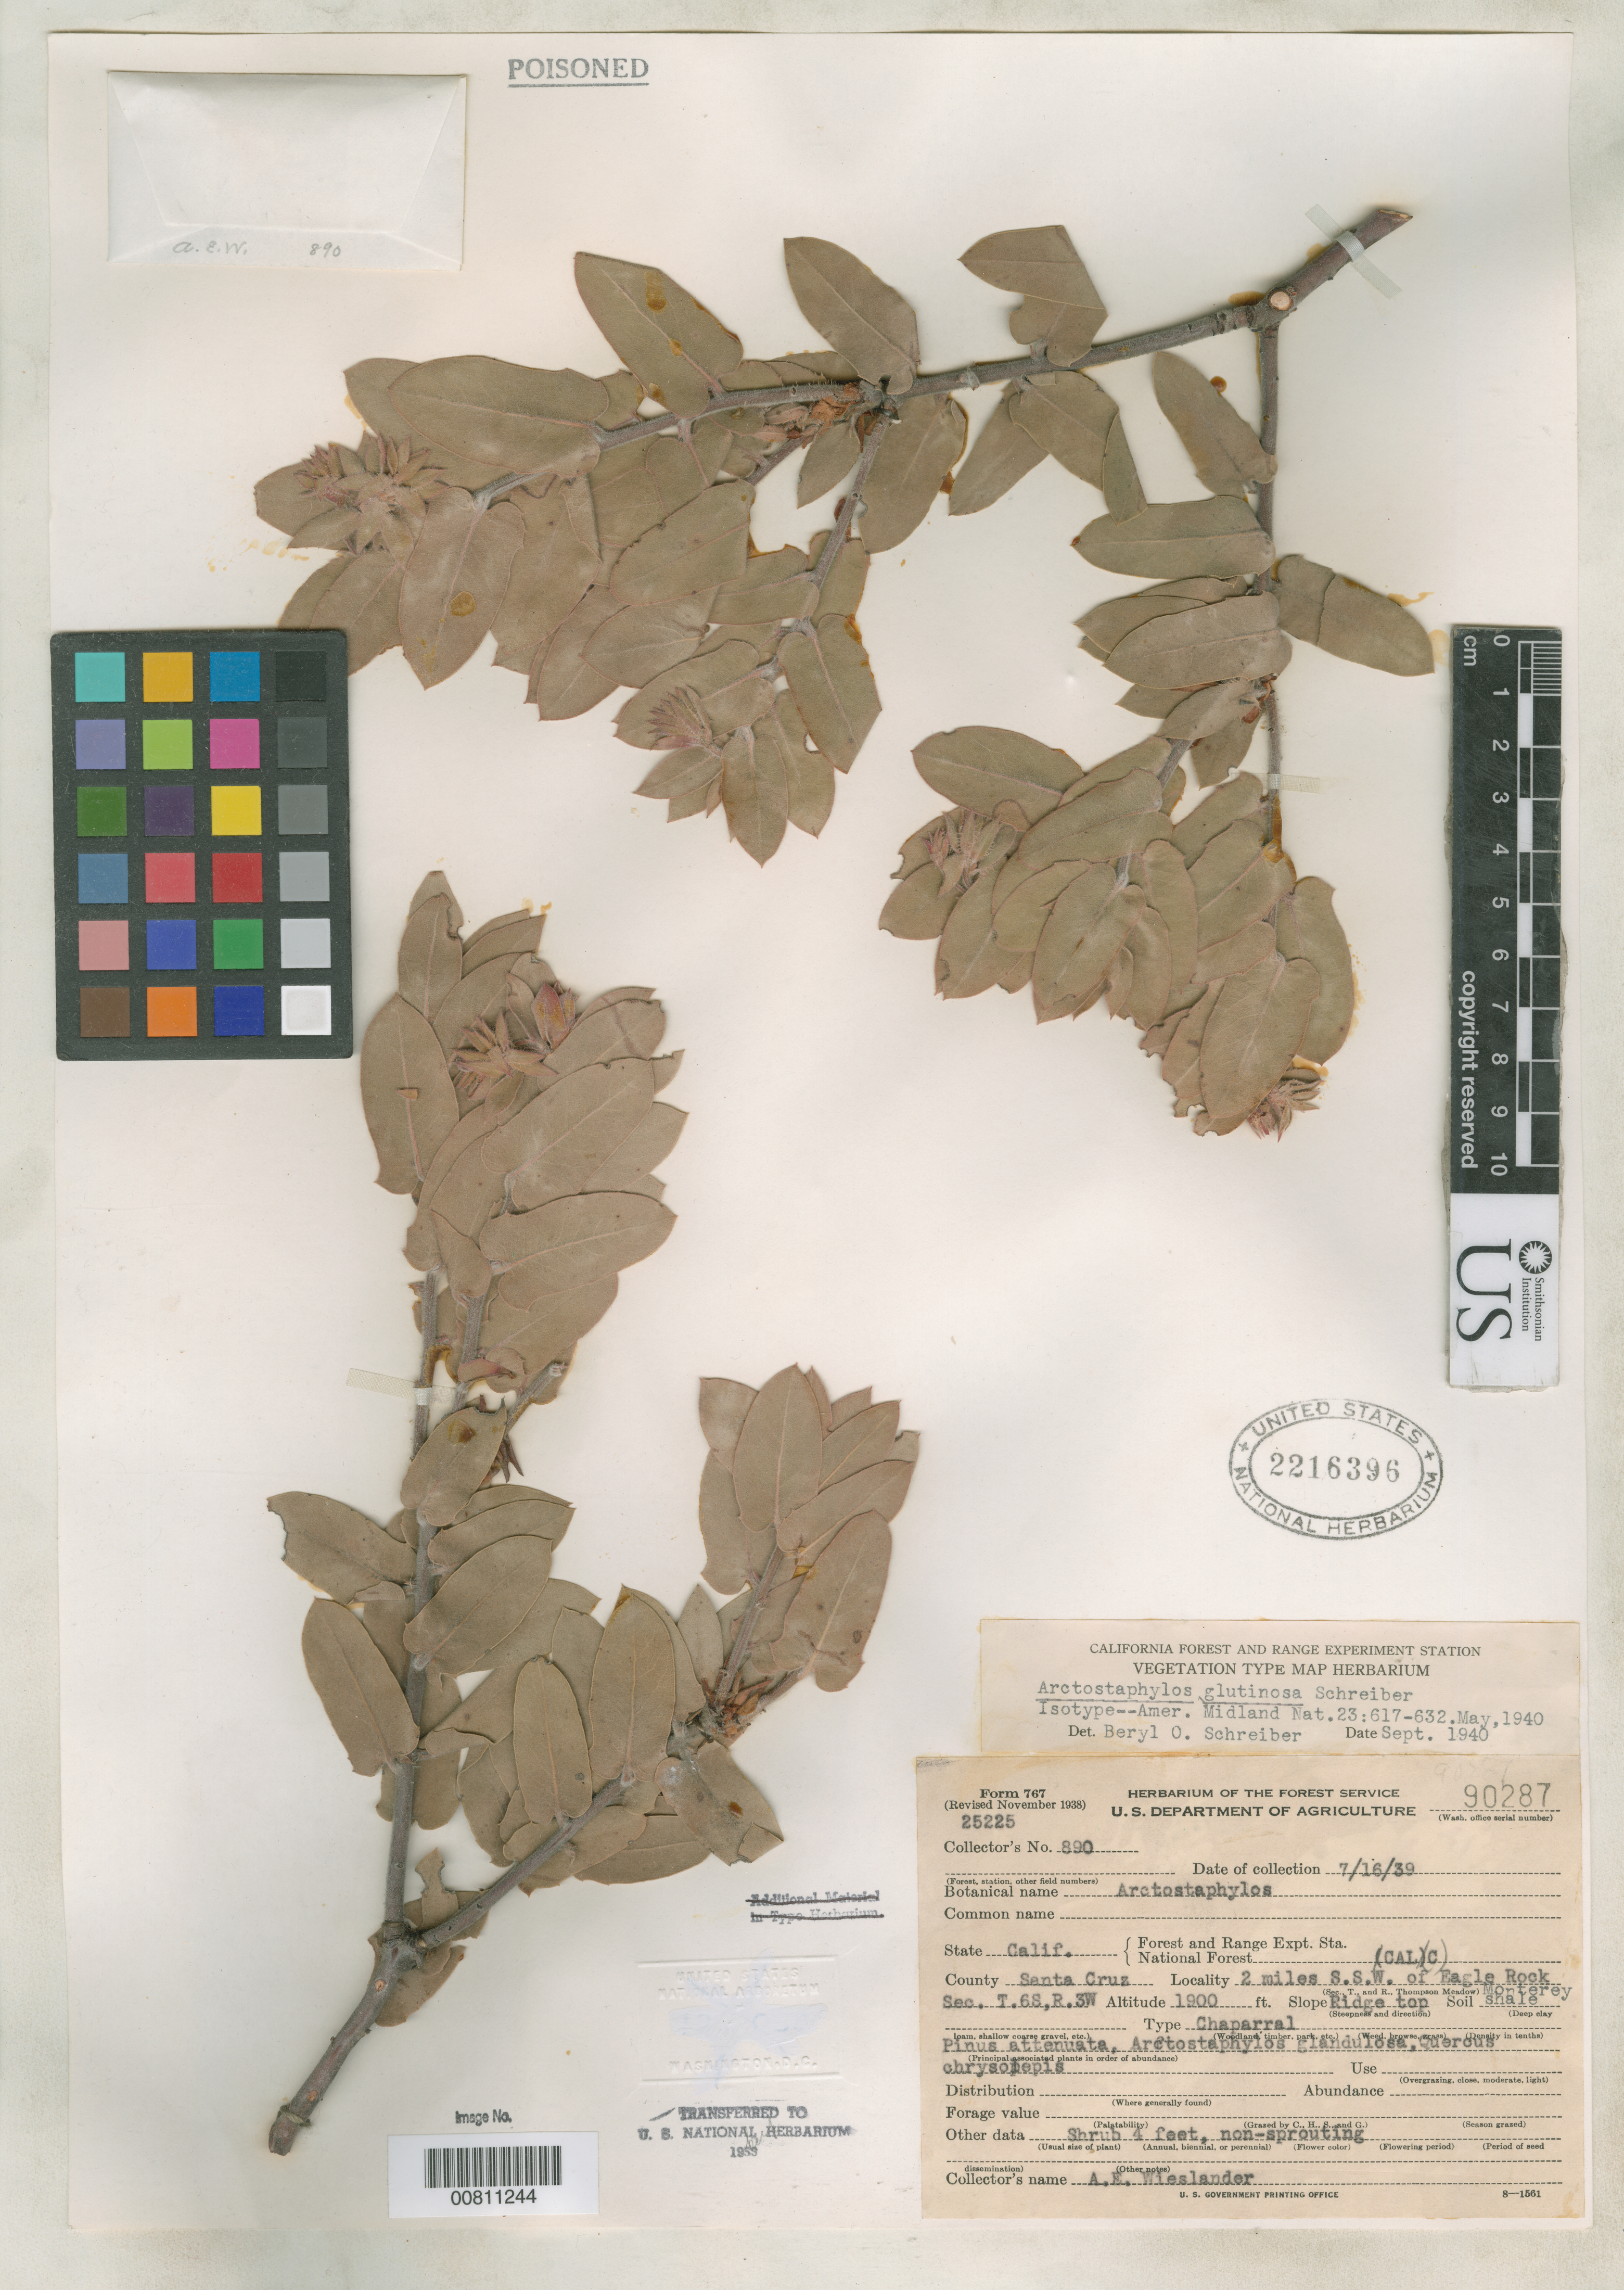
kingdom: Plantae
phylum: Tracheophyta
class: Magnoliopsida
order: Ericales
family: Ericaceae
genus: Arctostaphylos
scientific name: Arctostaphylos glutinosa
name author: B. Schreiber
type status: Isosyntype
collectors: A. E. Wieslander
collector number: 890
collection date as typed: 16 Jul 1939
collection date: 1939-07-16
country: United States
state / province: California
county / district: Santa Cruz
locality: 2 mi SSW of Eagle Rock.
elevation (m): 579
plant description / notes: Annotated as isotype by B.O. Schreiber (1940) but protologue cites 3 different collections as "type".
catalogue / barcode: US 2216396